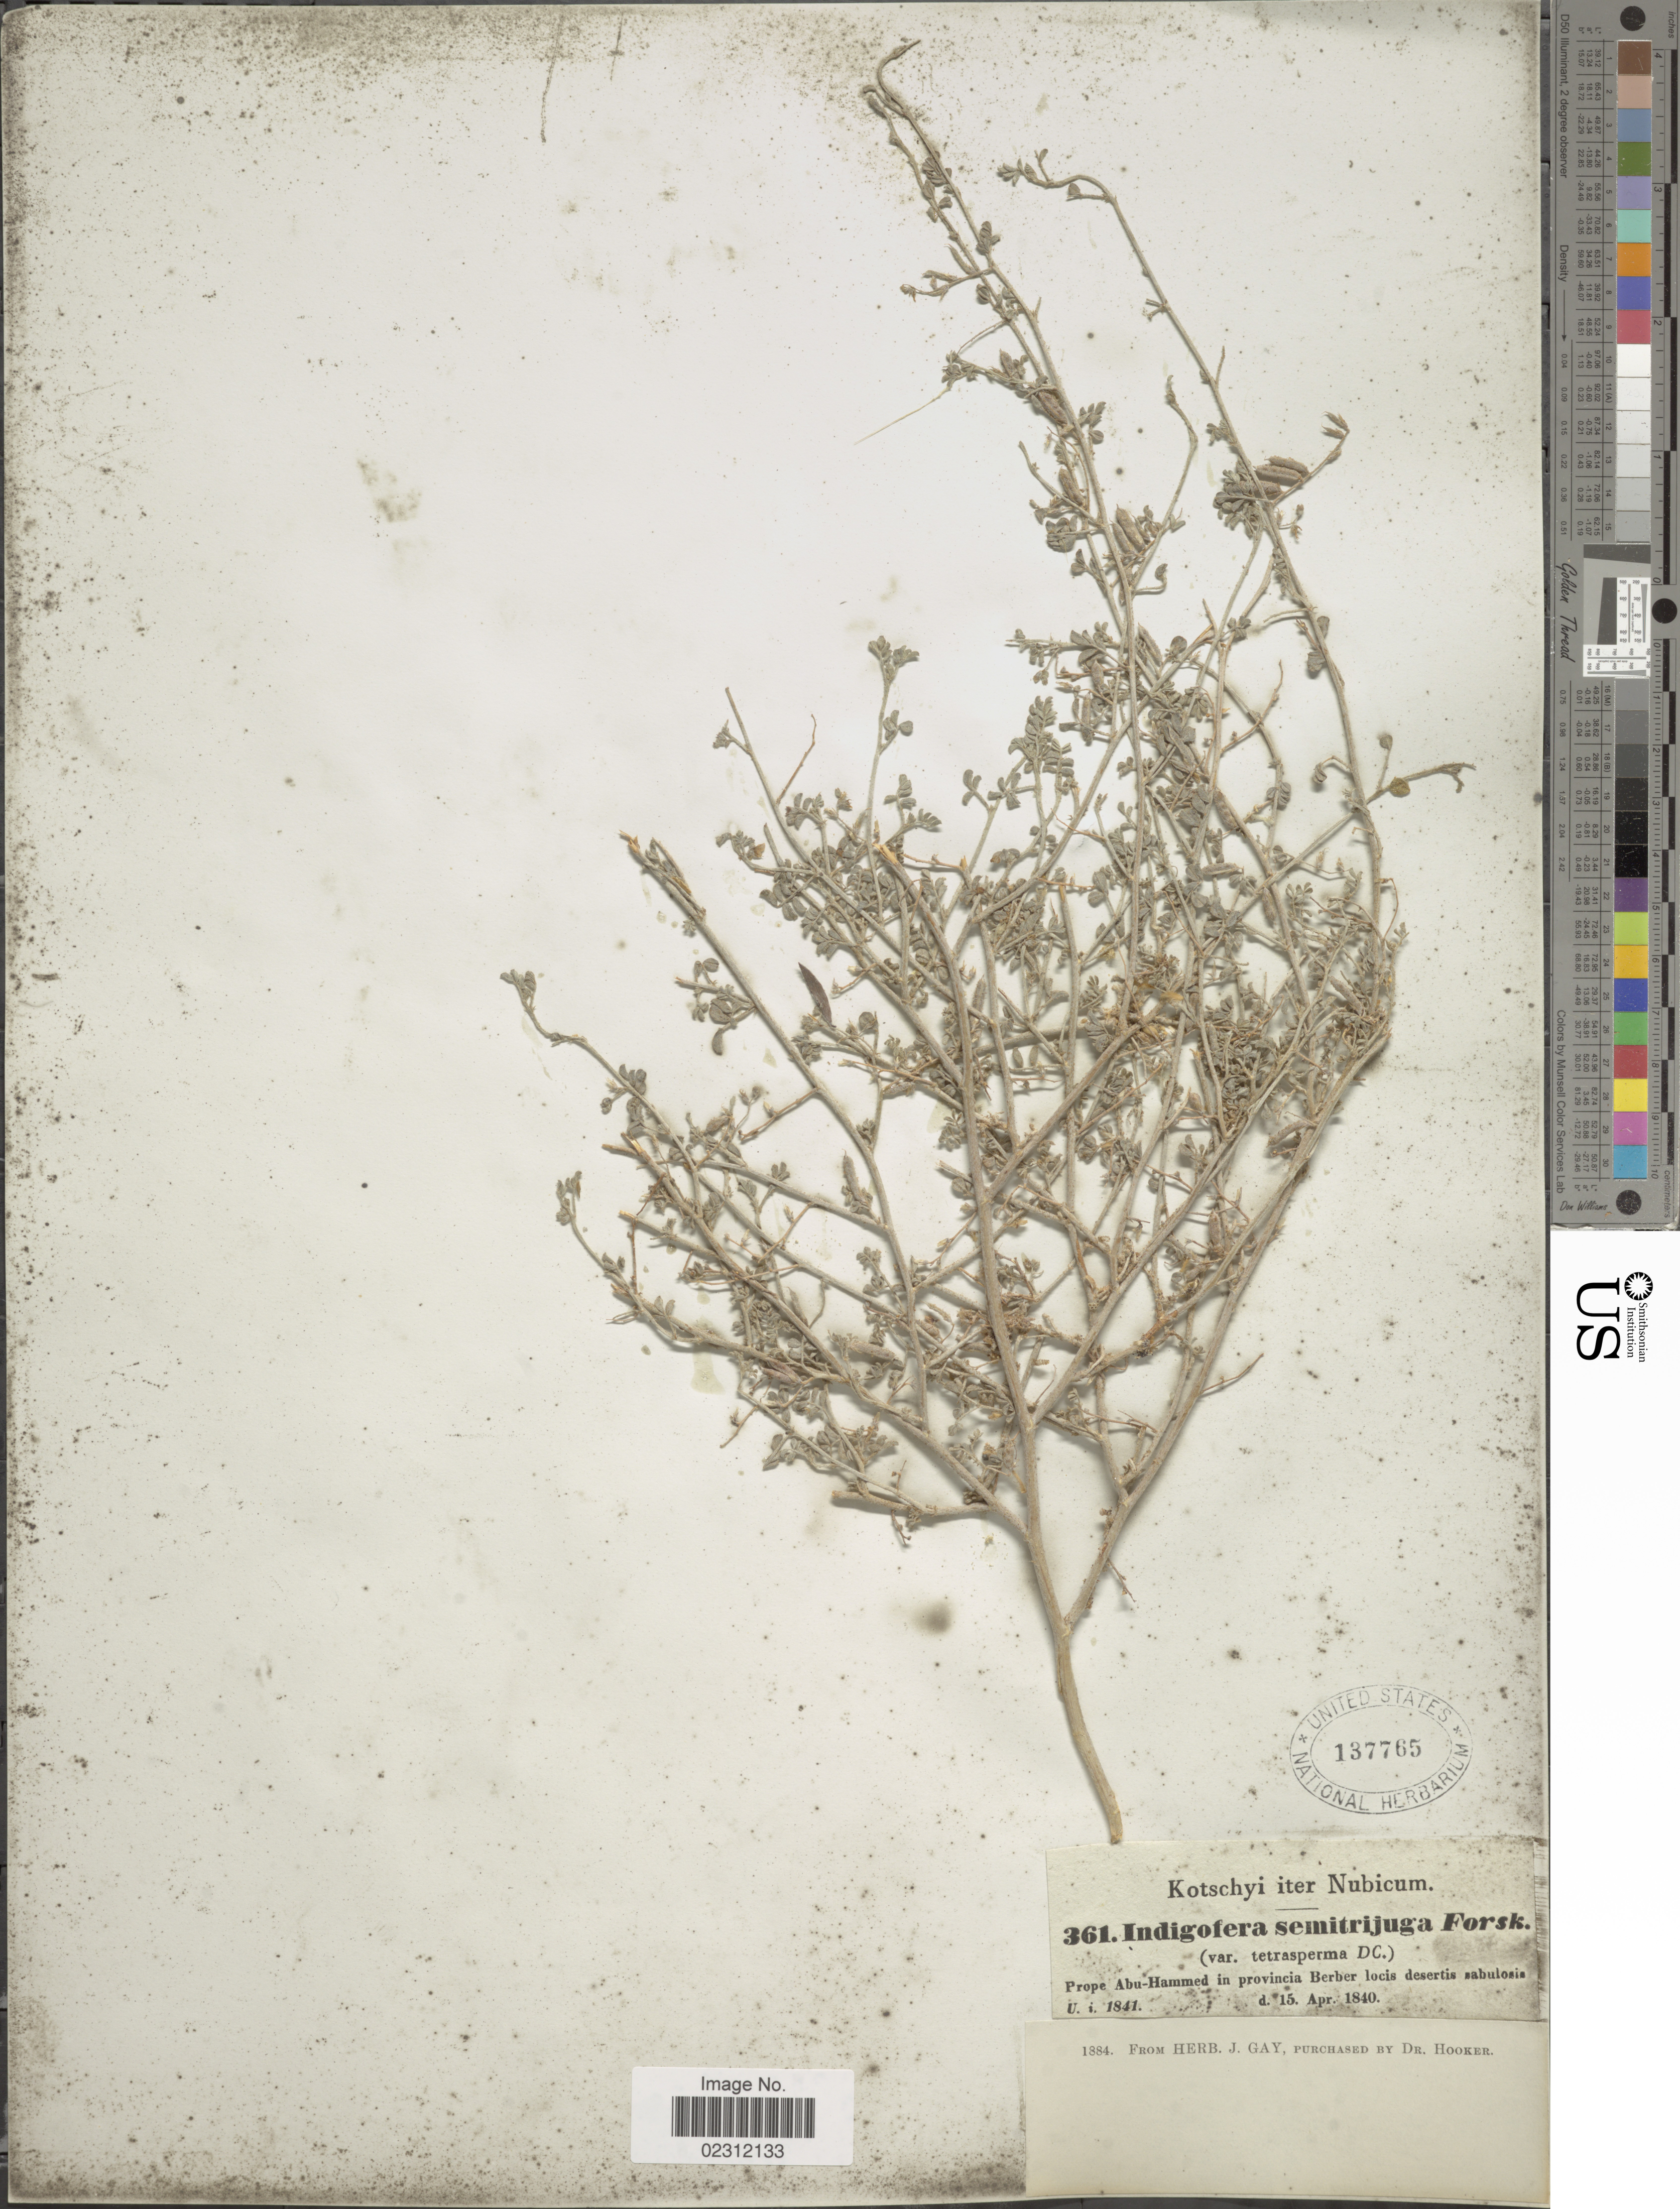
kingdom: Plantae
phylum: Tracheophyta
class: Magnoliopsida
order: Fabales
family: Fabaceae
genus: Indigofera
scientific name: Indigofera semitrijuga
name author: Forssk.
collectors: -. Kotschyi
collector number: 361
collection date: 1840-04-15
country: Sudan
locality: Nubicum, prope Abu-Hammed in provincia Berber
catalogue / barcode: US 137765